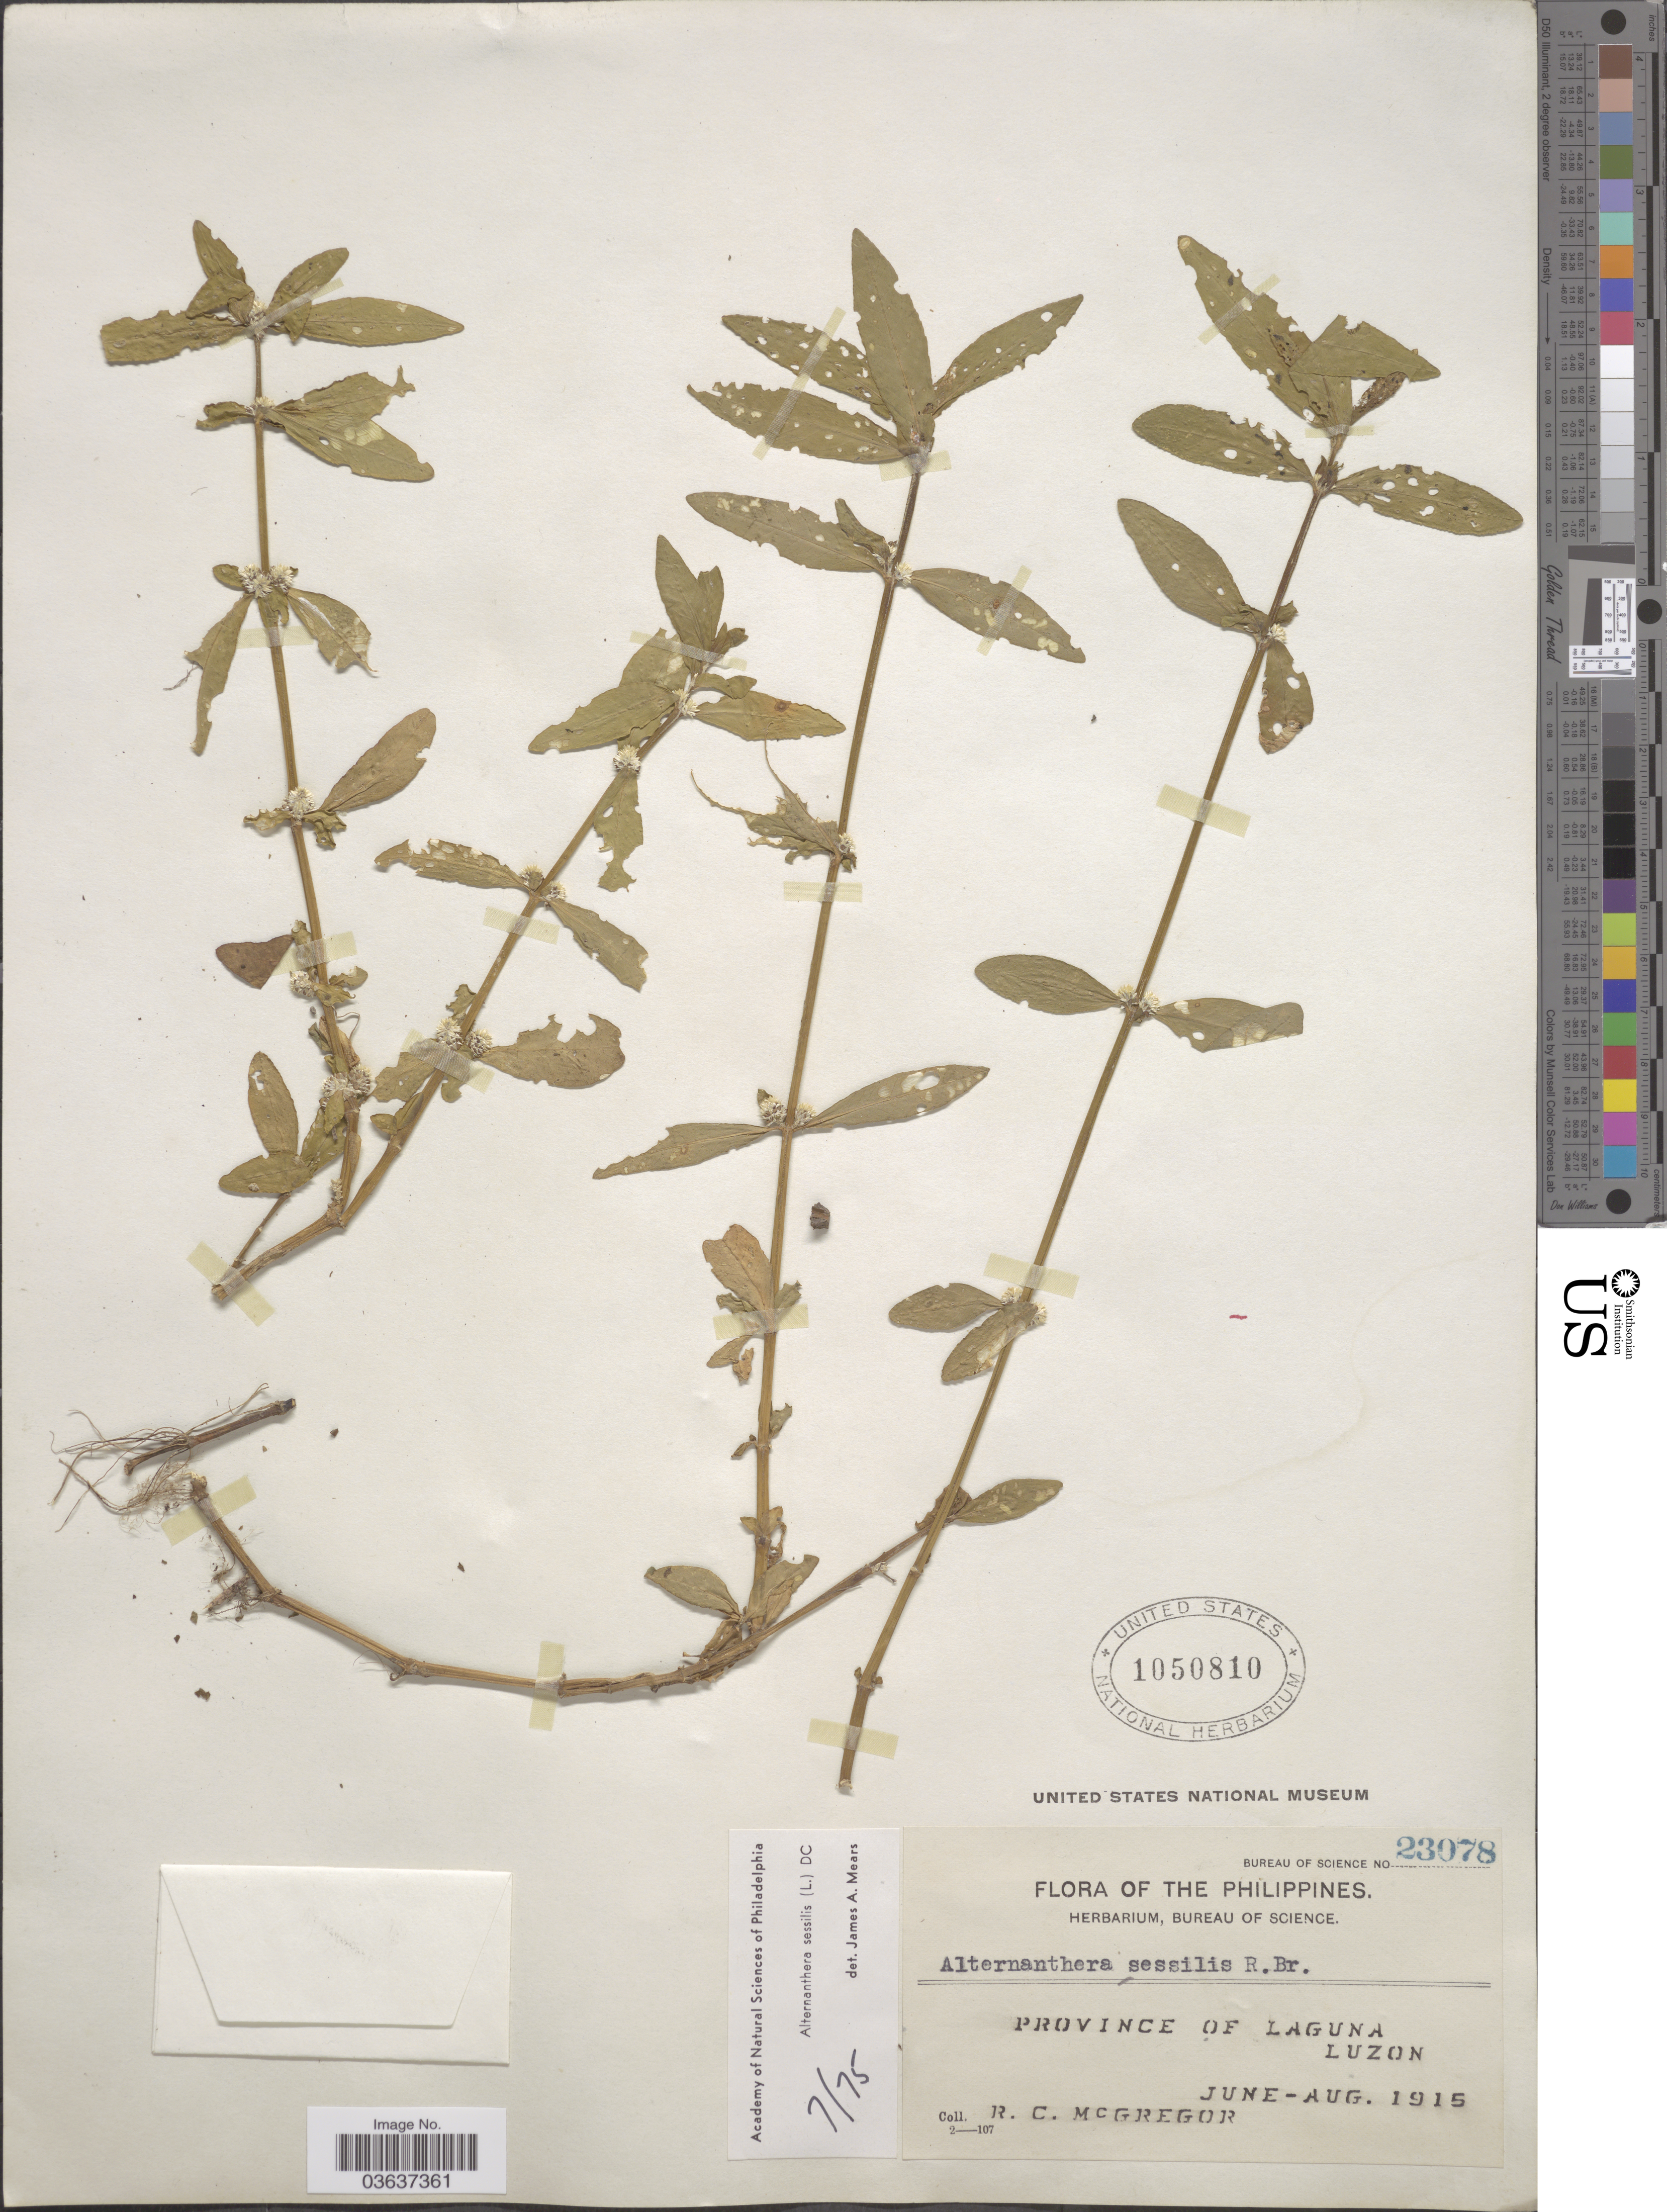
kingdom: Plantae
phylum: Tracheophyta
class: Magnoliopsida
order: Caryophyllales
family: Amaranthaceae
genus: Alternanthera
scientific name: Alternanthera sessilis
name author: (L.) DC.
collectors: R. C. McGregor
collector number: Bureau of Science 23078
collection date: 1915-06/1915-08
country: Philippines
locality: Province of Laguna. Luzon.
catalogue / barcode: US 1050810